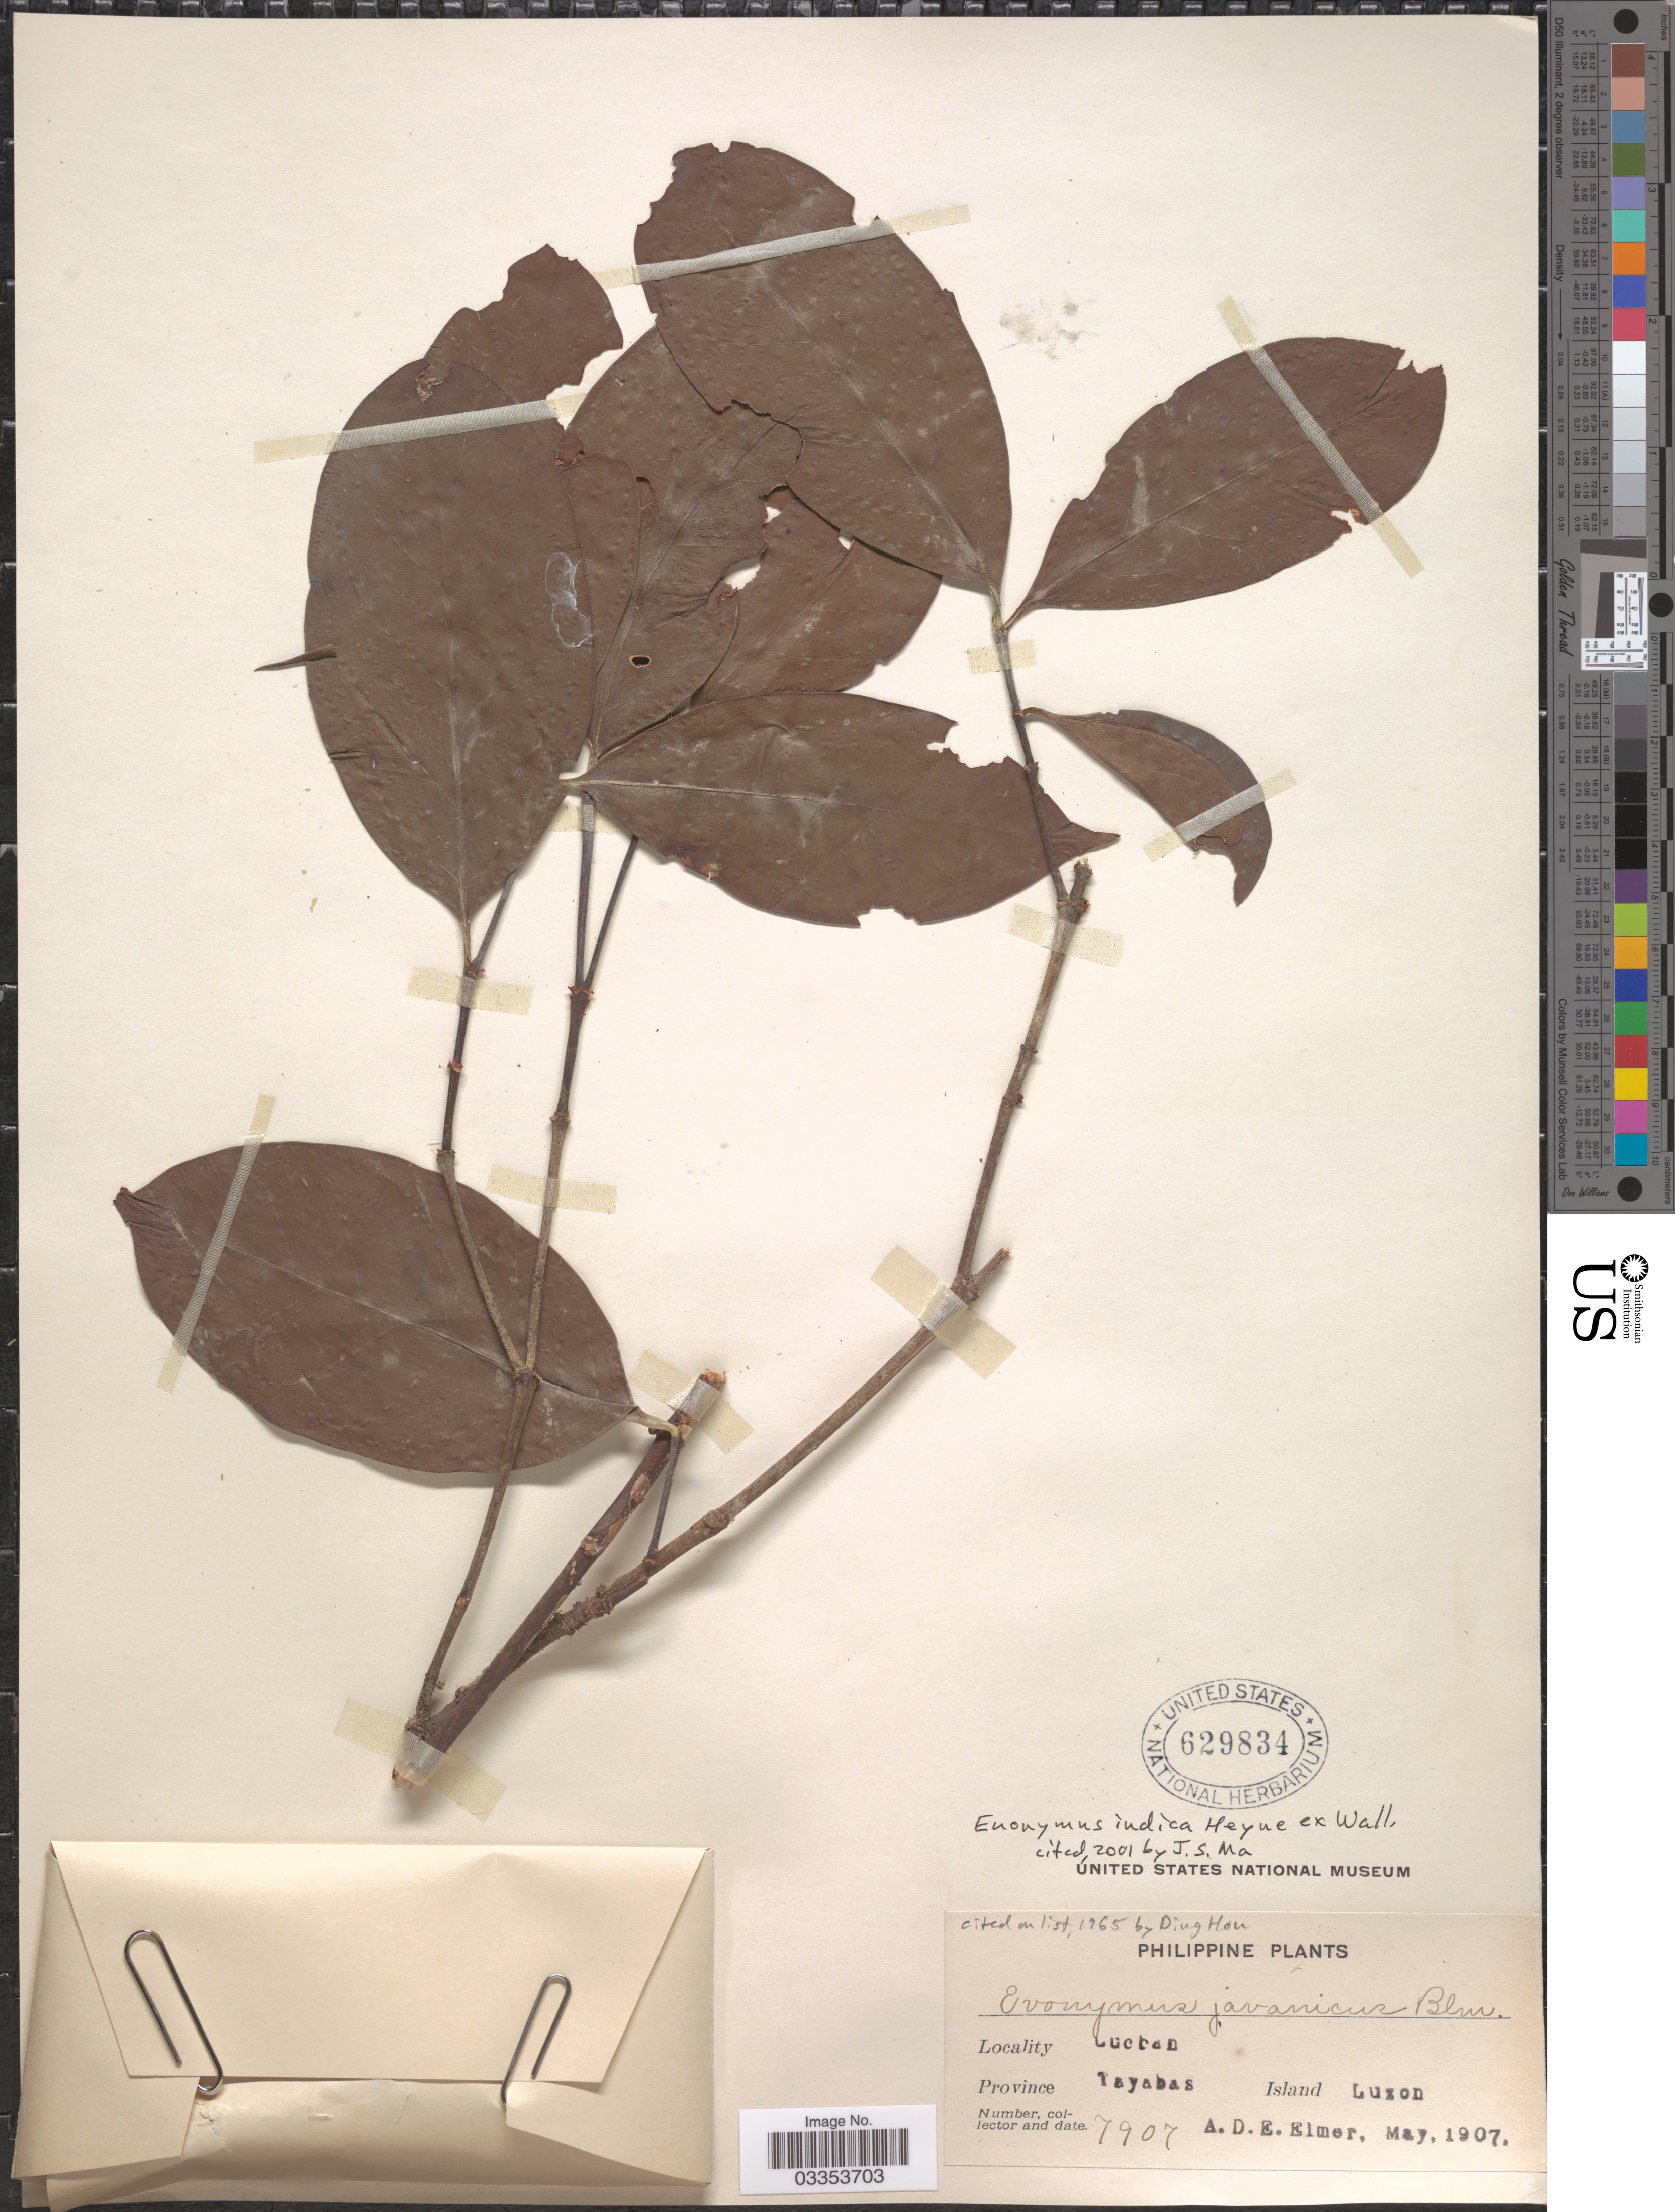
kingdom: Plantae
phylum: Tracheophyta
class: Magnoliopsida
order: Celastrales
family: Celastraceae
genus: Euonymus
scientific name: Euonymus indicus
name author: B. Heyne ex Wall.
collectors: A. D. E. Elmer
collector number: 7907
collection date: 1907-05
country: Philippines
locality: Lucban. Province Tayabas Island Luzon.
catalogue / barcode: US 629834